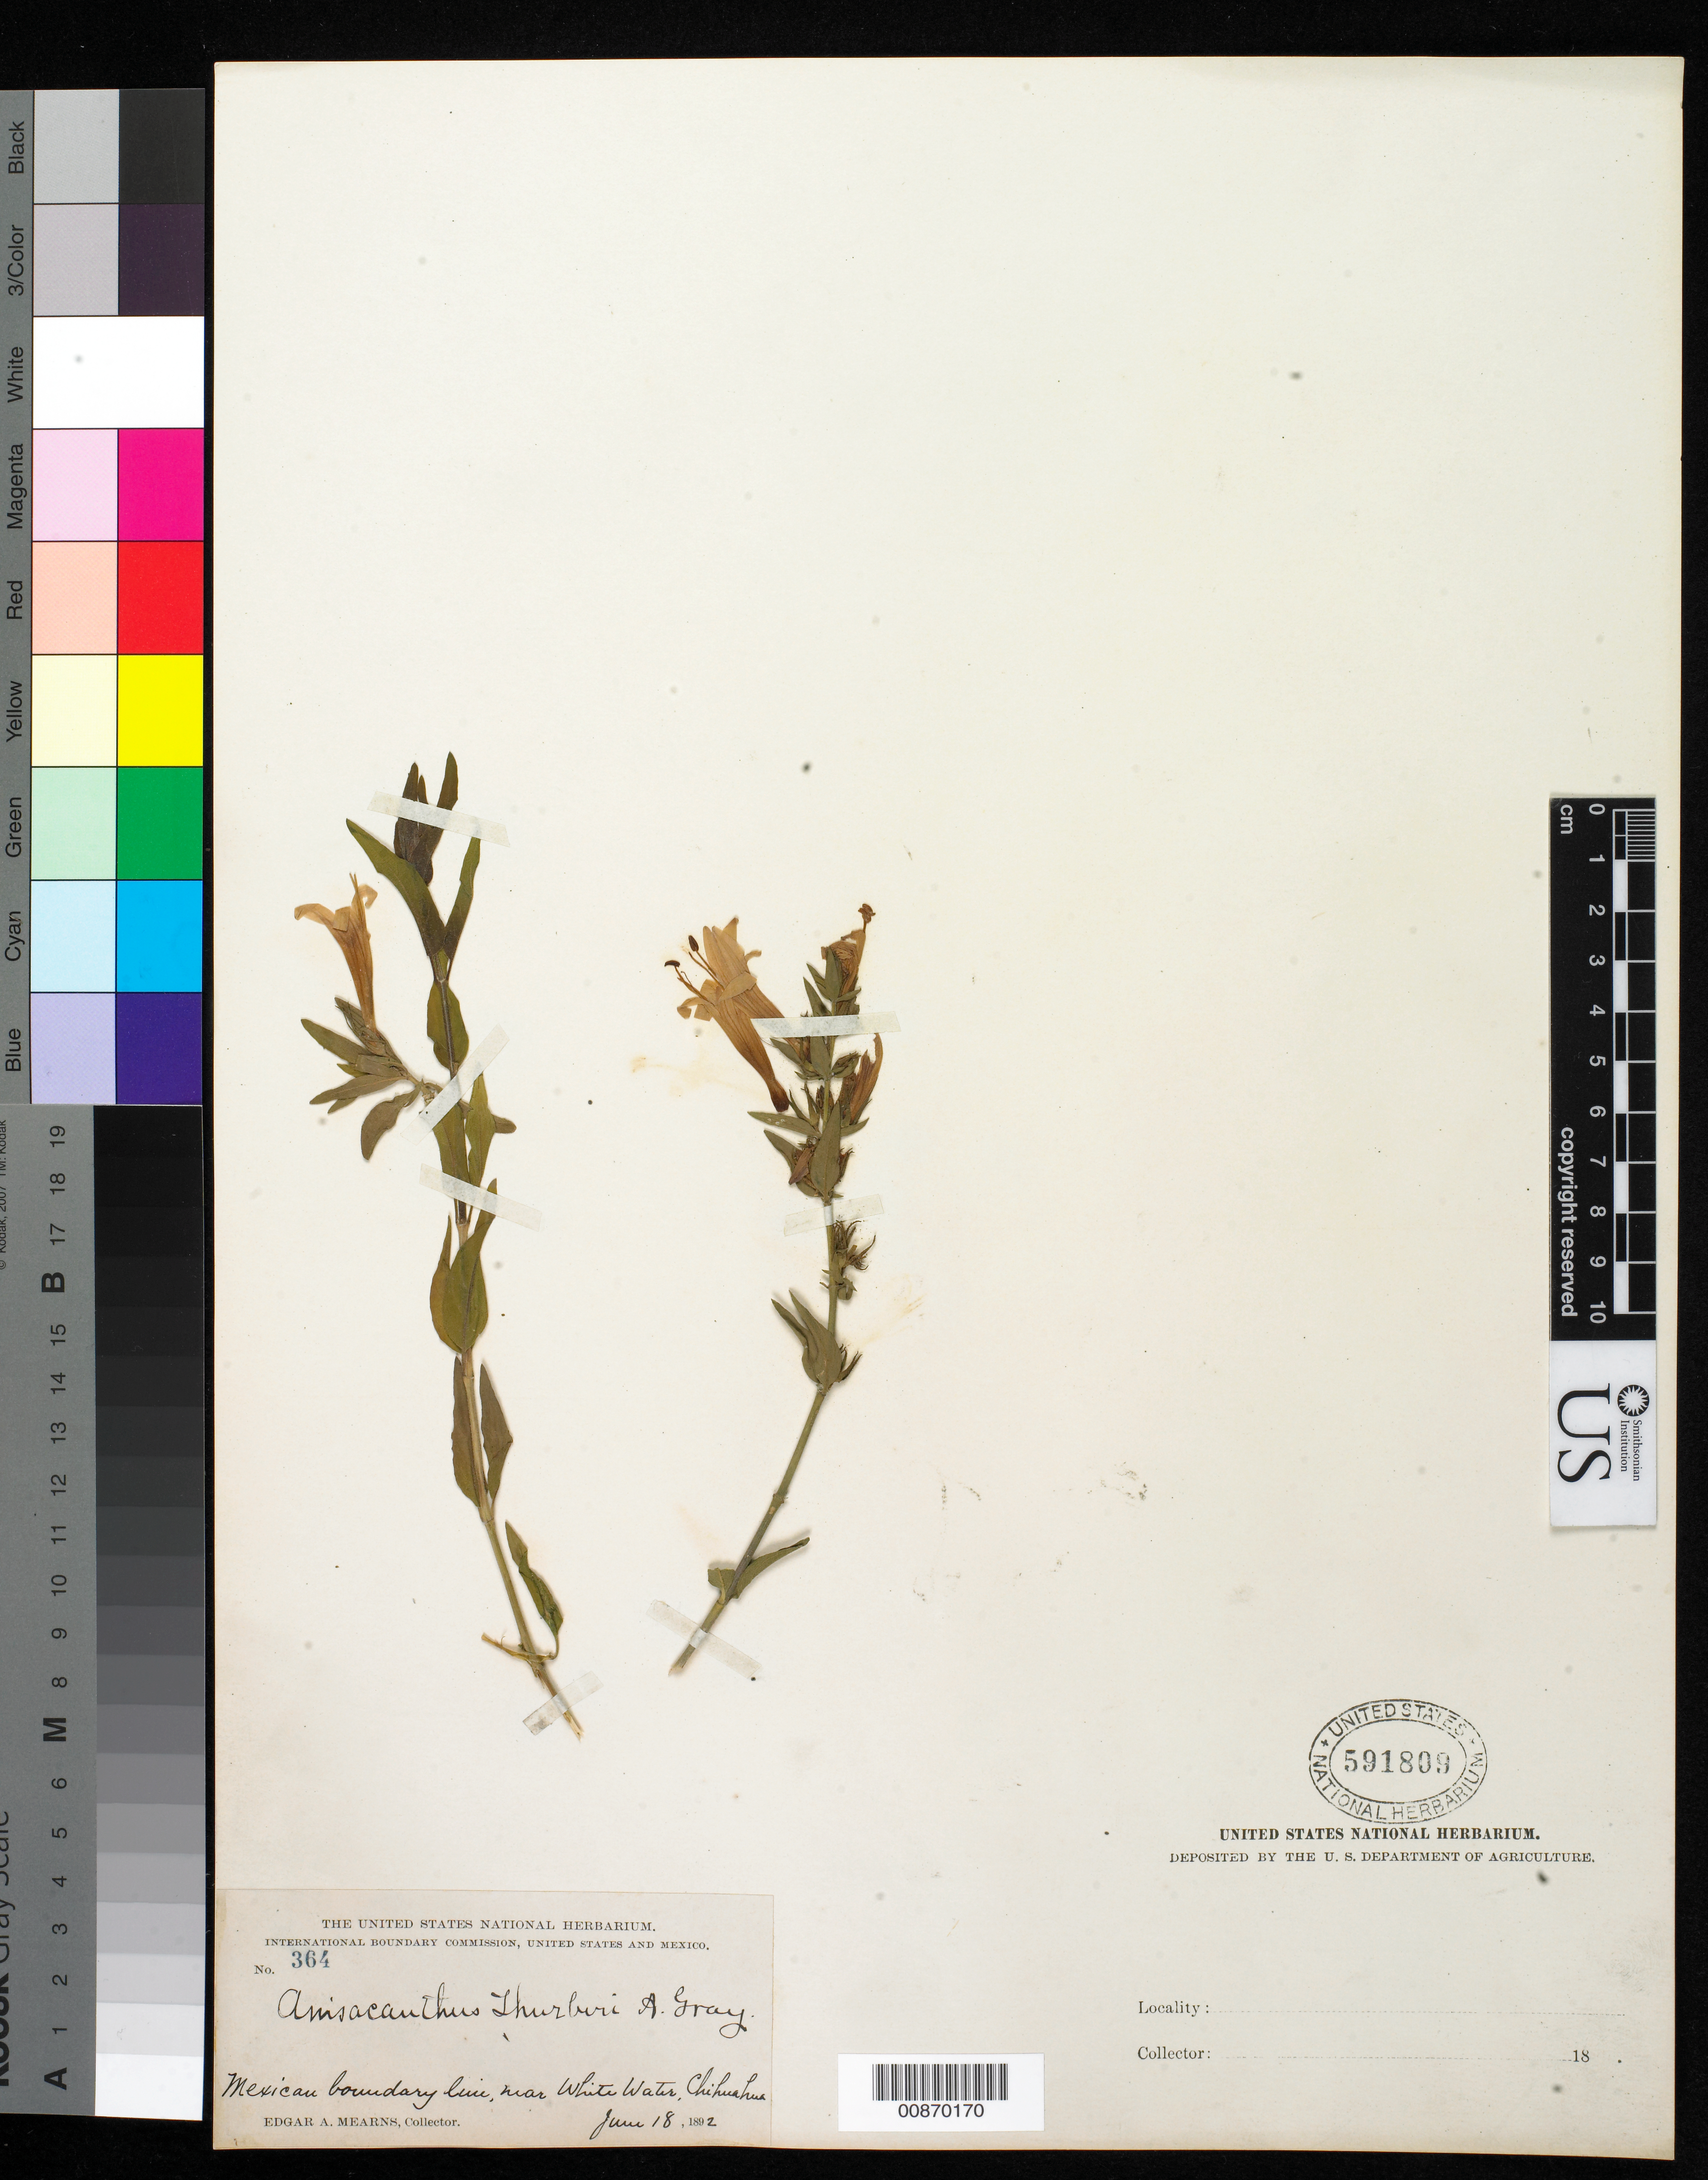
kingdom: Plantae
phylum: Tracheophyta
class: Magnoliopsida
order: Lamiales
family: Acanthaceae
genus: Anisacanthus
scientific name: Anisacanthus thurberi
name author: (Torr.) A. Gray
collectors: E. A. Mearns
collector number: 364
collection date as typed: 18 Jun 1892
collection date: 1892-06-18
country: Mexico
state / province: Chihuahua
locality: Mexican Boundary Line, near White Water, Chihuahua.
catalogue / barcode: US 591809